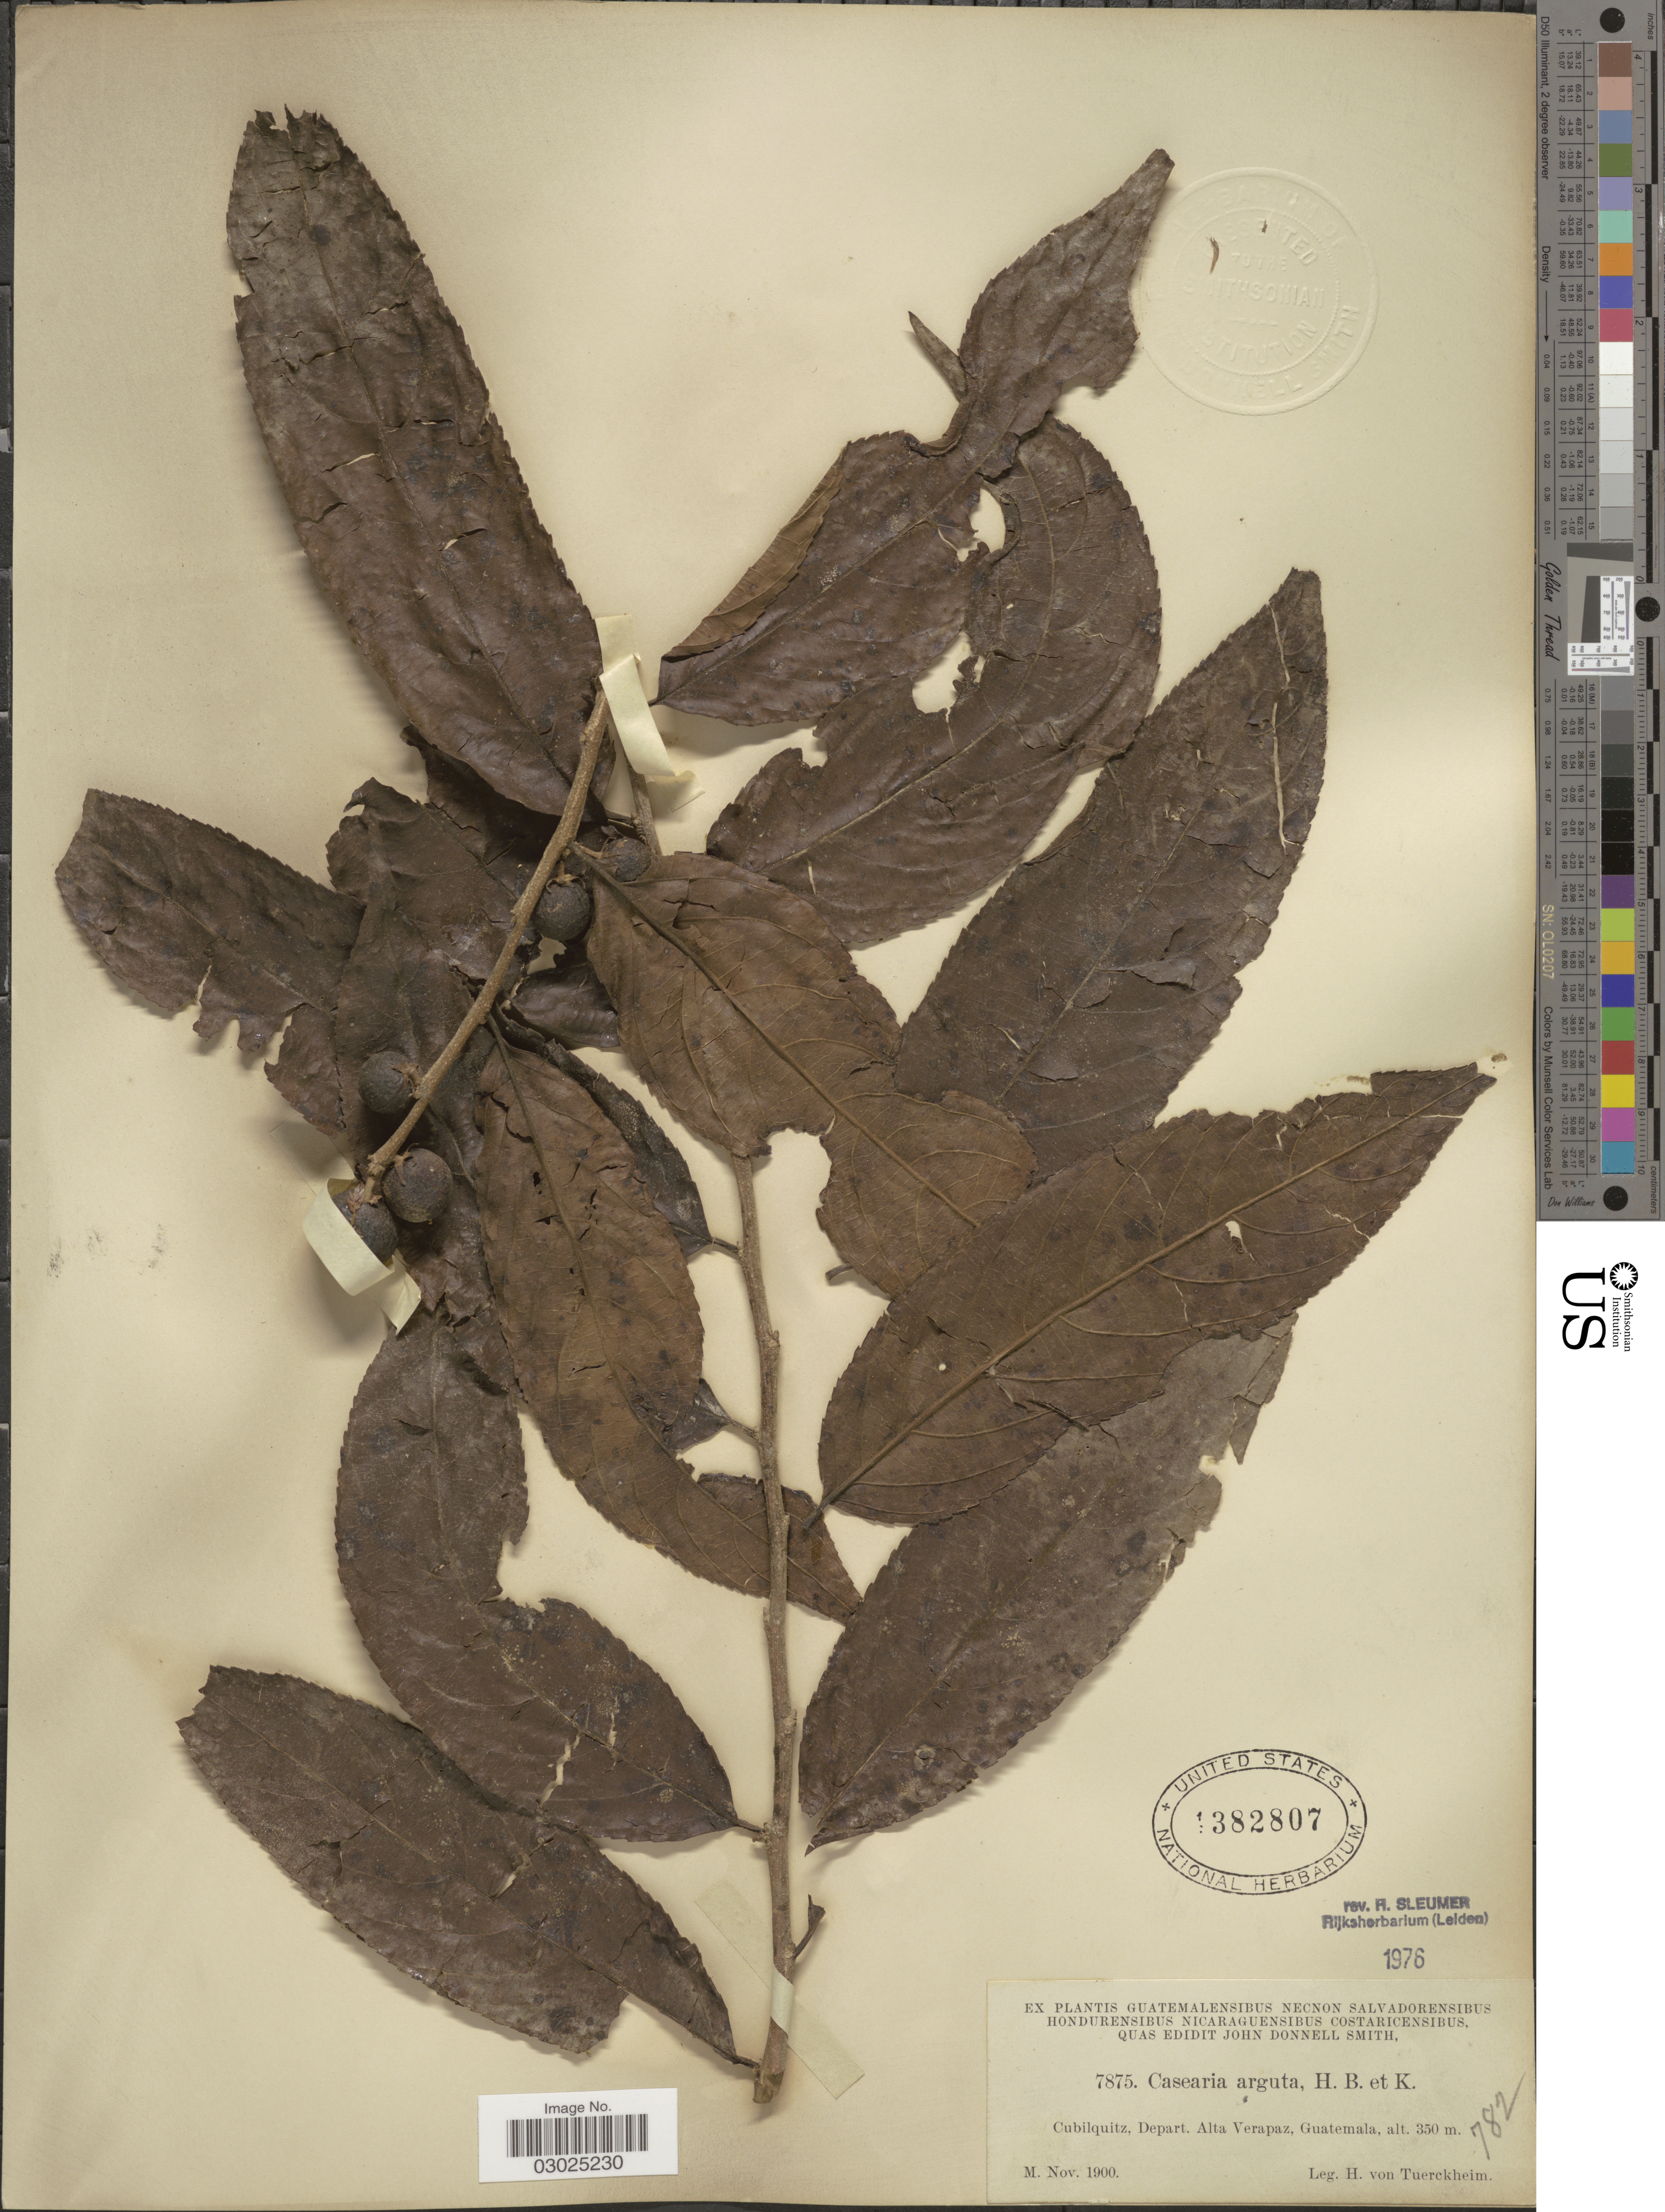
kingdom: Plantae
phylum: Tracheophyta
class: Magnoliopsida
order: Malpighiales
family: Salicaceae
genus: Casearia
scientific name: Casearia arguta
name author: Kunth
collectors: H. von Türckheim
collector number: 7875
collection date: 1900-11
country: Guatemala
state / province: Alta Verapaz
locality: Cubilquitz, Depart. Alta Verapaz.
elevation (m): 350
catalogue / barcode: US 1382807